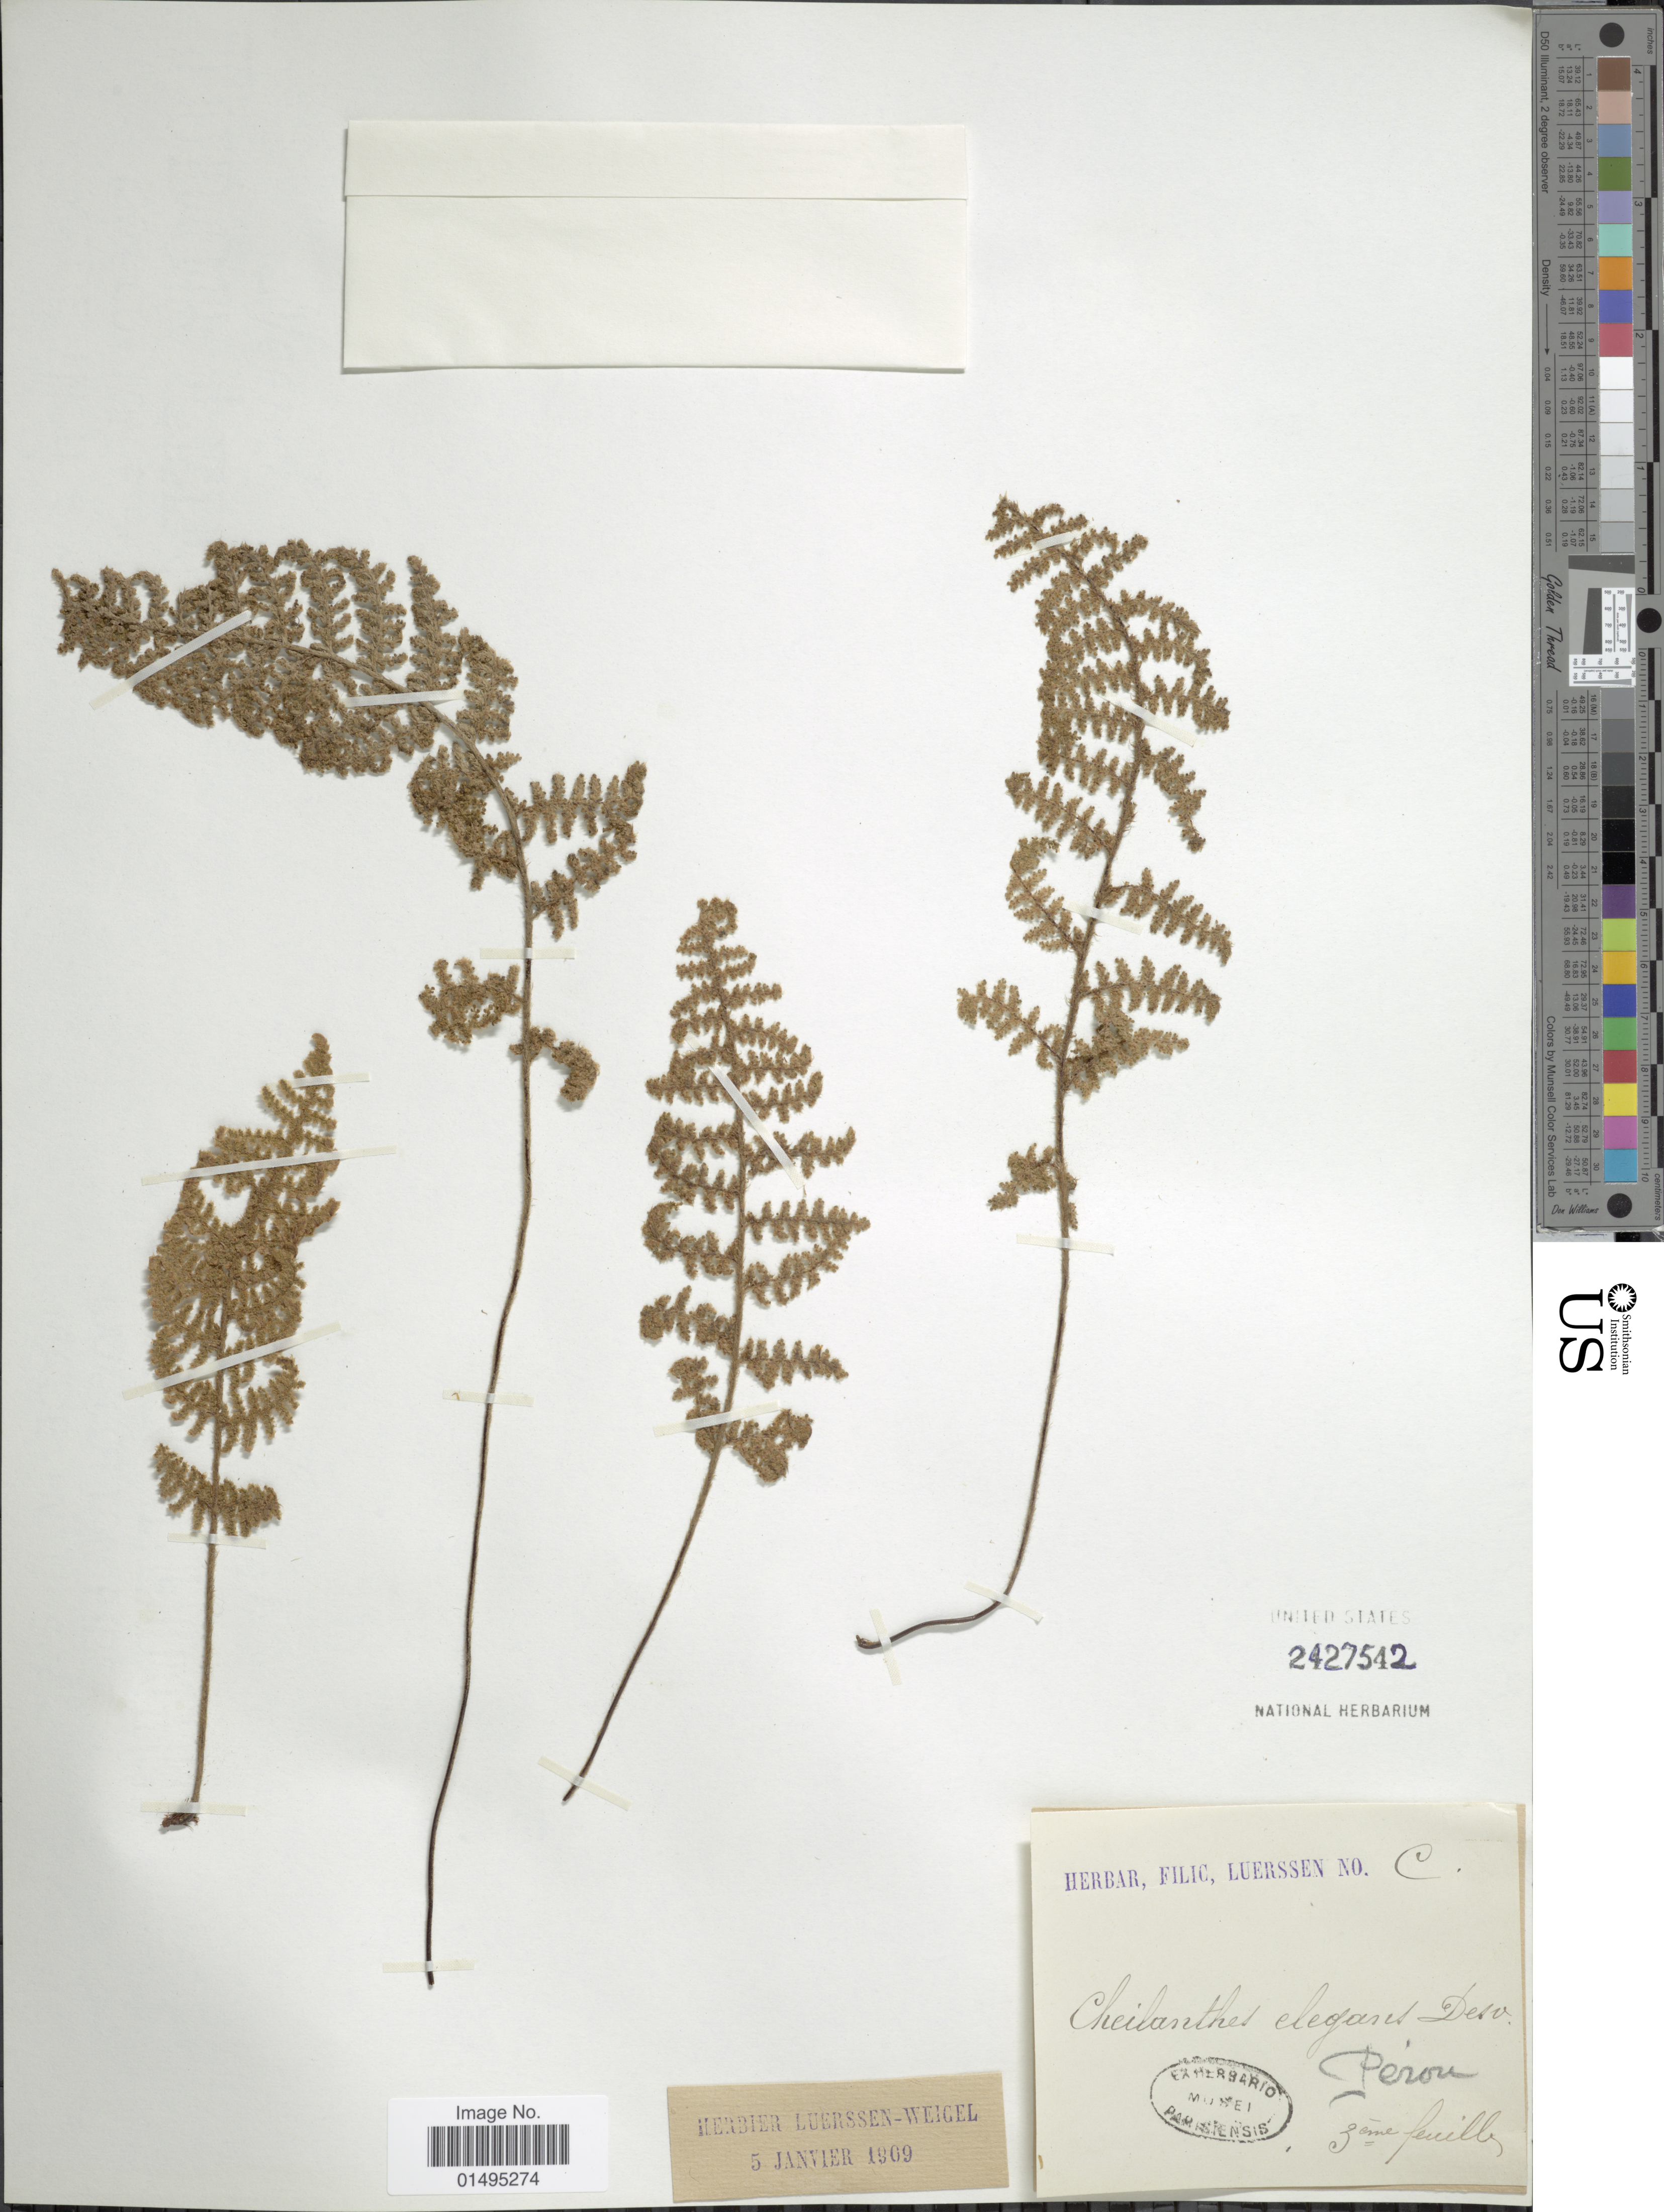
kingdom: Plantae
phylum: Tracheophyta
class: Polypodiopsida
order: Polypodiales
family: Pteridaceae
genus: Myriopteris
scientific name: Myriopteris myriophylla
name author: (Desv.) J. Sm.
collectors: Luerssen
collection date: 1909-01-05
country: Peru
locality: Perou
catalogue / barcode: US 2427542